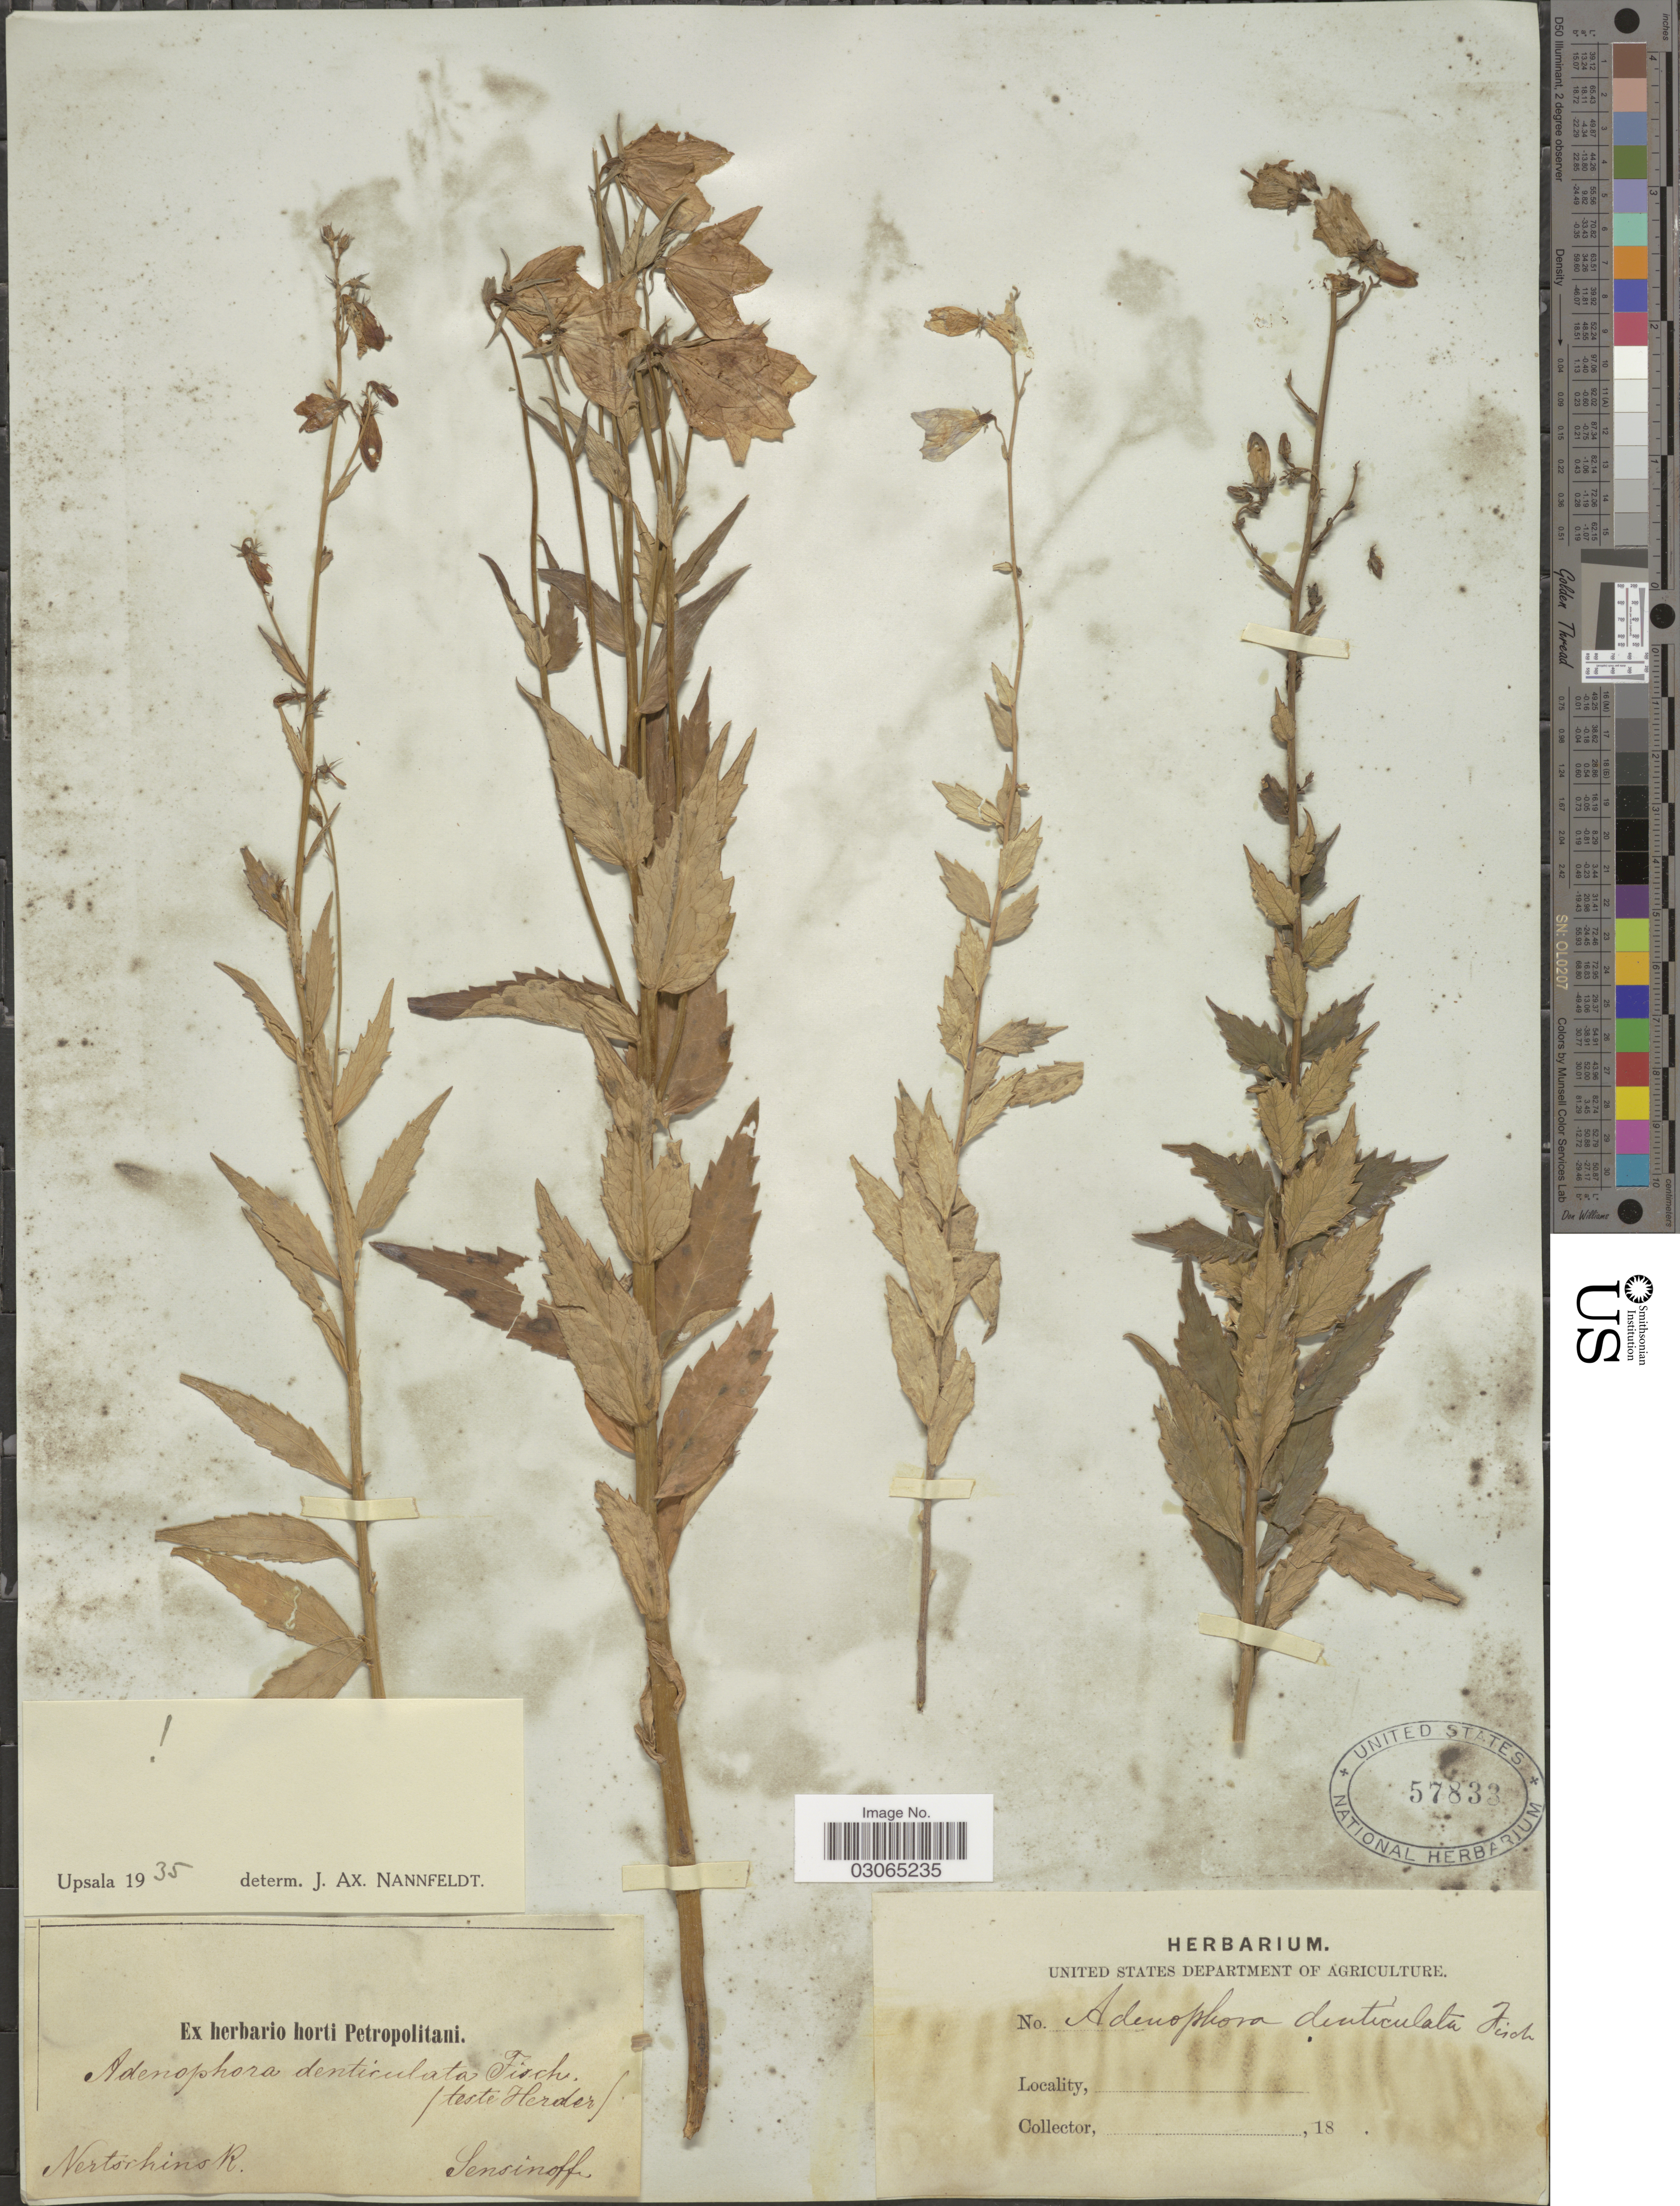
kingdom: Plantae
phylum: Tracheophyta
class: Magnoliopsida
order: Asterales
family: Campanulaceae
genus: Adenophora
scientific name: Adenophora denticulata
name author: Fisch.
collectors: Sensinoff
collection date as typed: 18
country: Russian Federation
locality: Nertschinsk R.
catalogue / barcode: US 57833